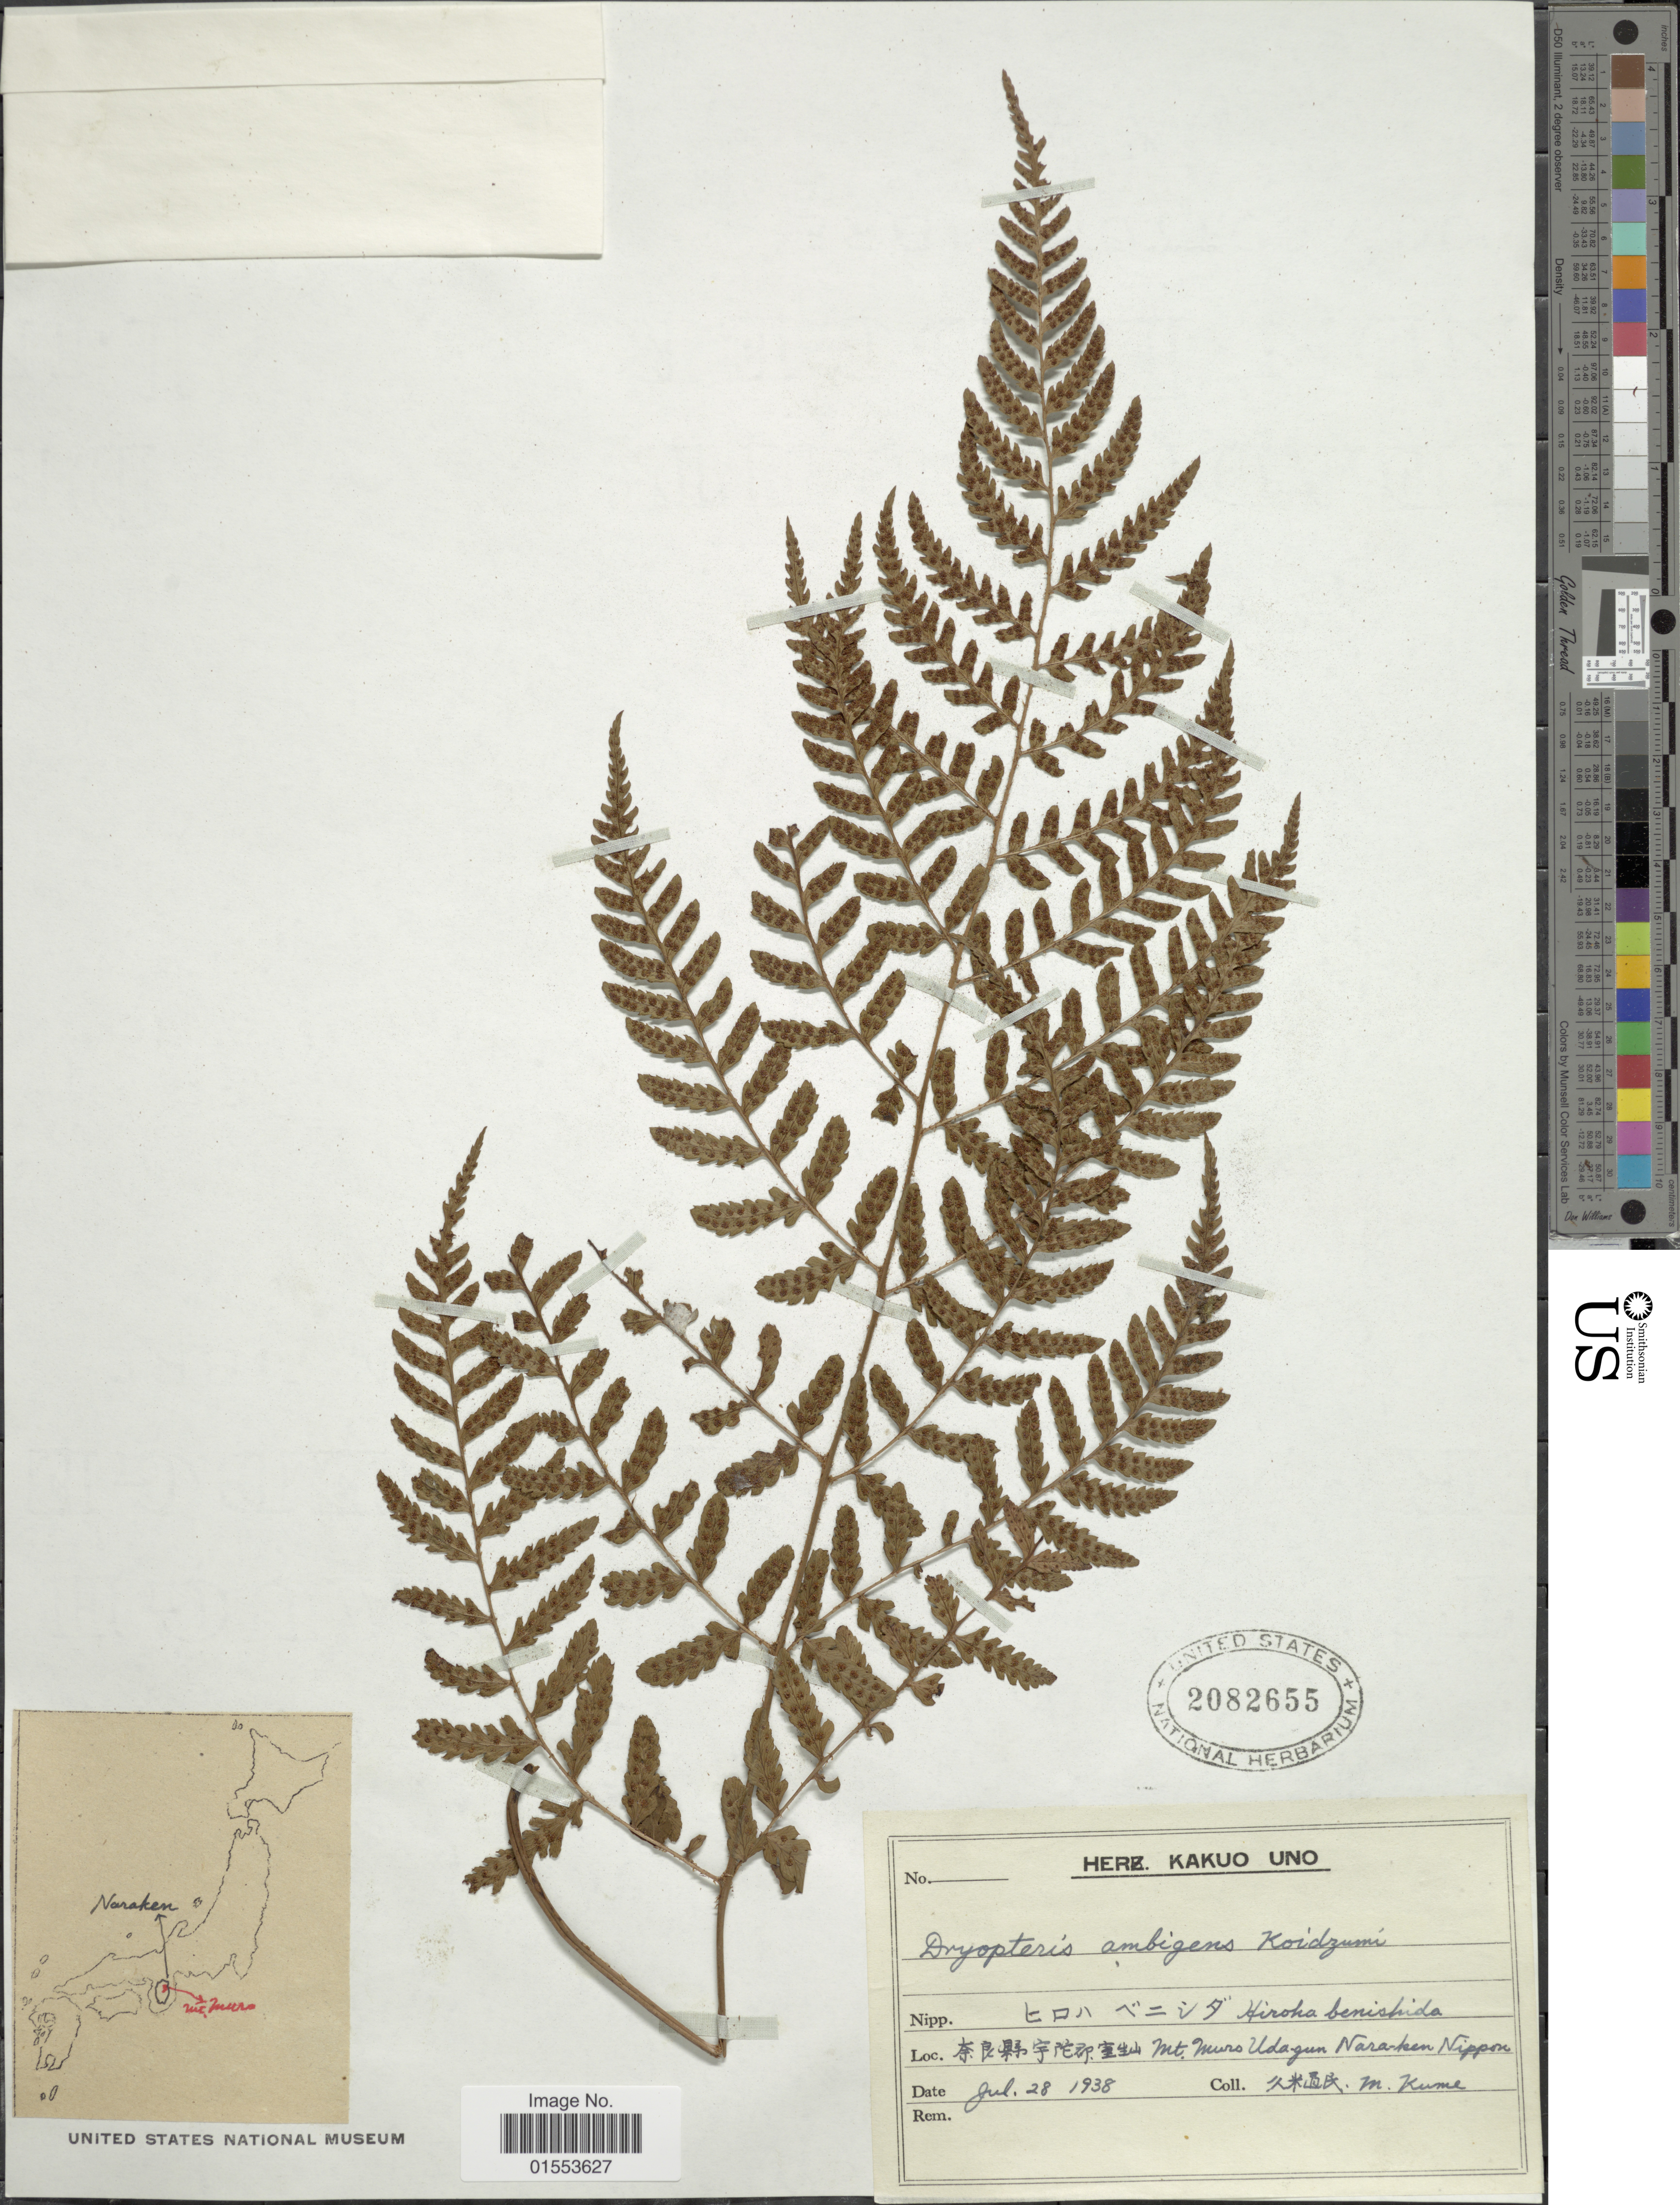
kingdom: Plantae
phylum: Tracheophyta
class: Polypodiopsida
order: Polypodiales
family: Dryopteridaceae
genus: Dryopteris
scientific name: Dryopteris ambigens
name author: (Nakai) Koidz.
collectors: M. Kume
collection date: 1938-07-28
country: Japan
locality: Mt. Muro Uda-gun Nara-ken Nippon.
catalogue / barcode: US 2082655